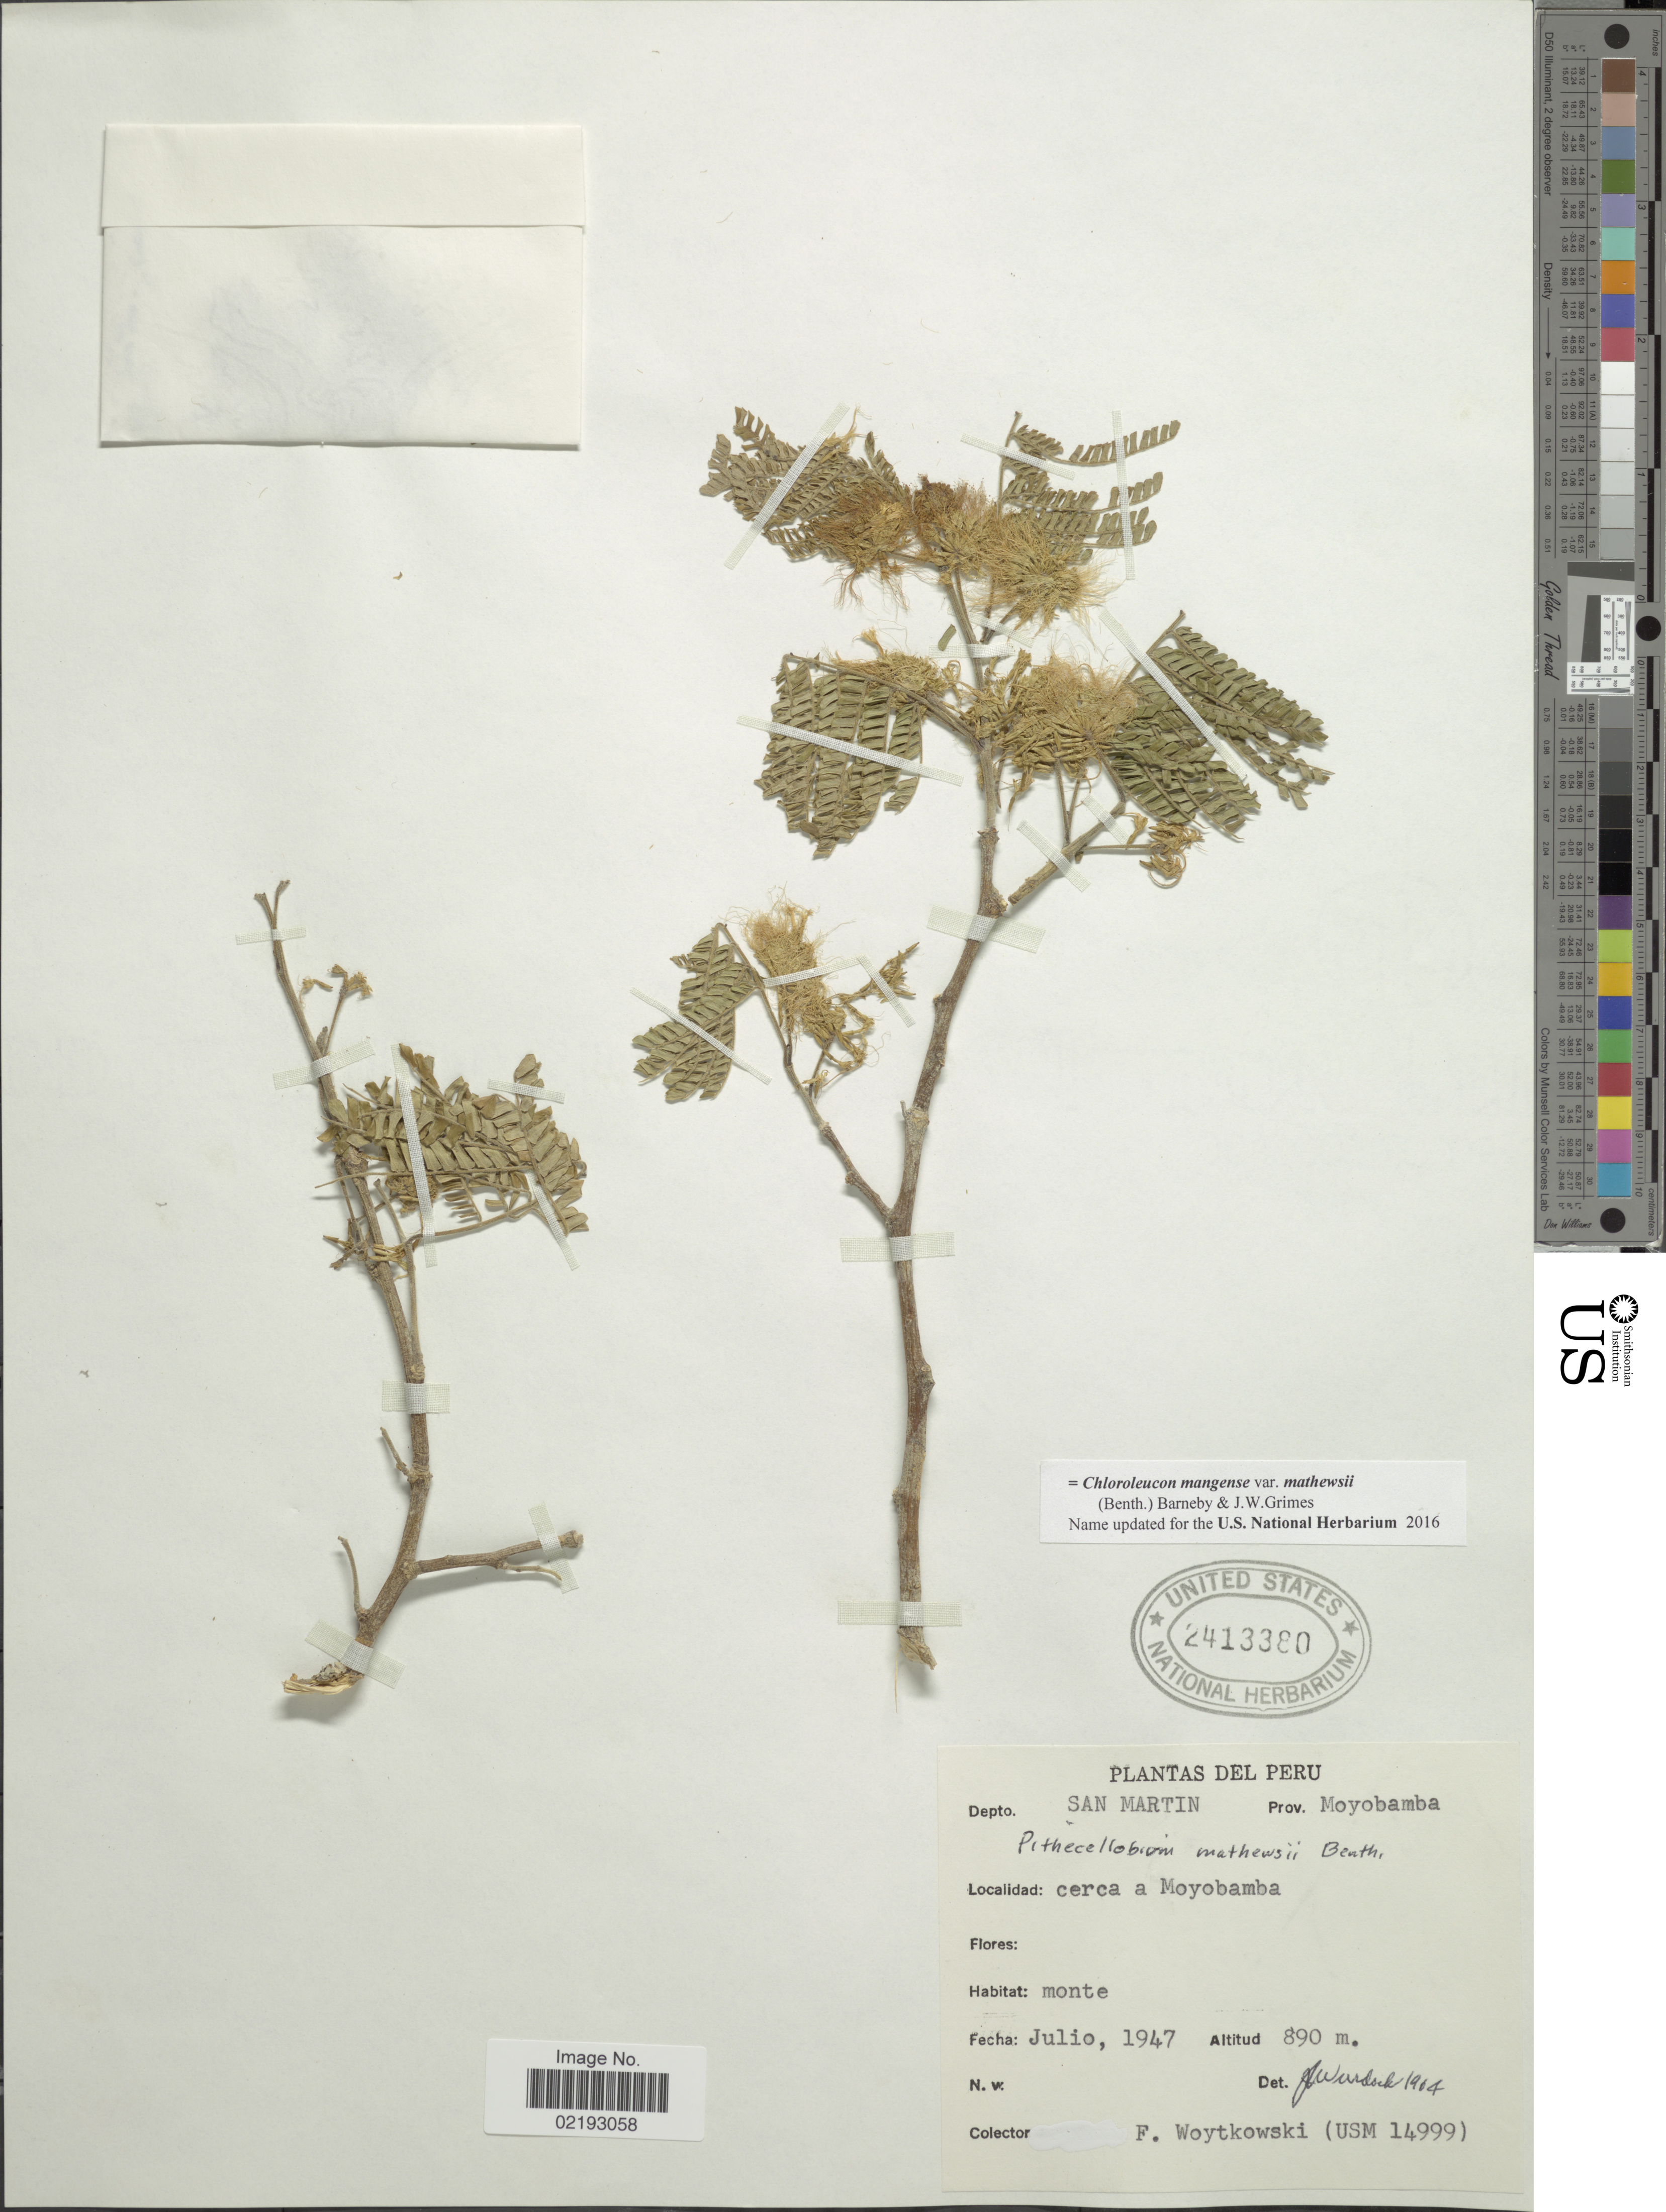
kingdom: Plantae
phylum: Tracheophyta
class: Magnoliopsida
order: Fabales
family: Fabaceae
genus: Chloroleucon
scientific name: Chloroleucon mangense var. mathewsii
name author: (Benth.) Barneby & J.W. Grimes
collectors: F. Woytkowski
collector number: USM14999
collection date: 1947-07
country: Peru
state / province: San Martín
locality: Prov. Moyobamba, cerca a Moyobamba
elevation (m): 890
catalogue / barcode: US 2413380